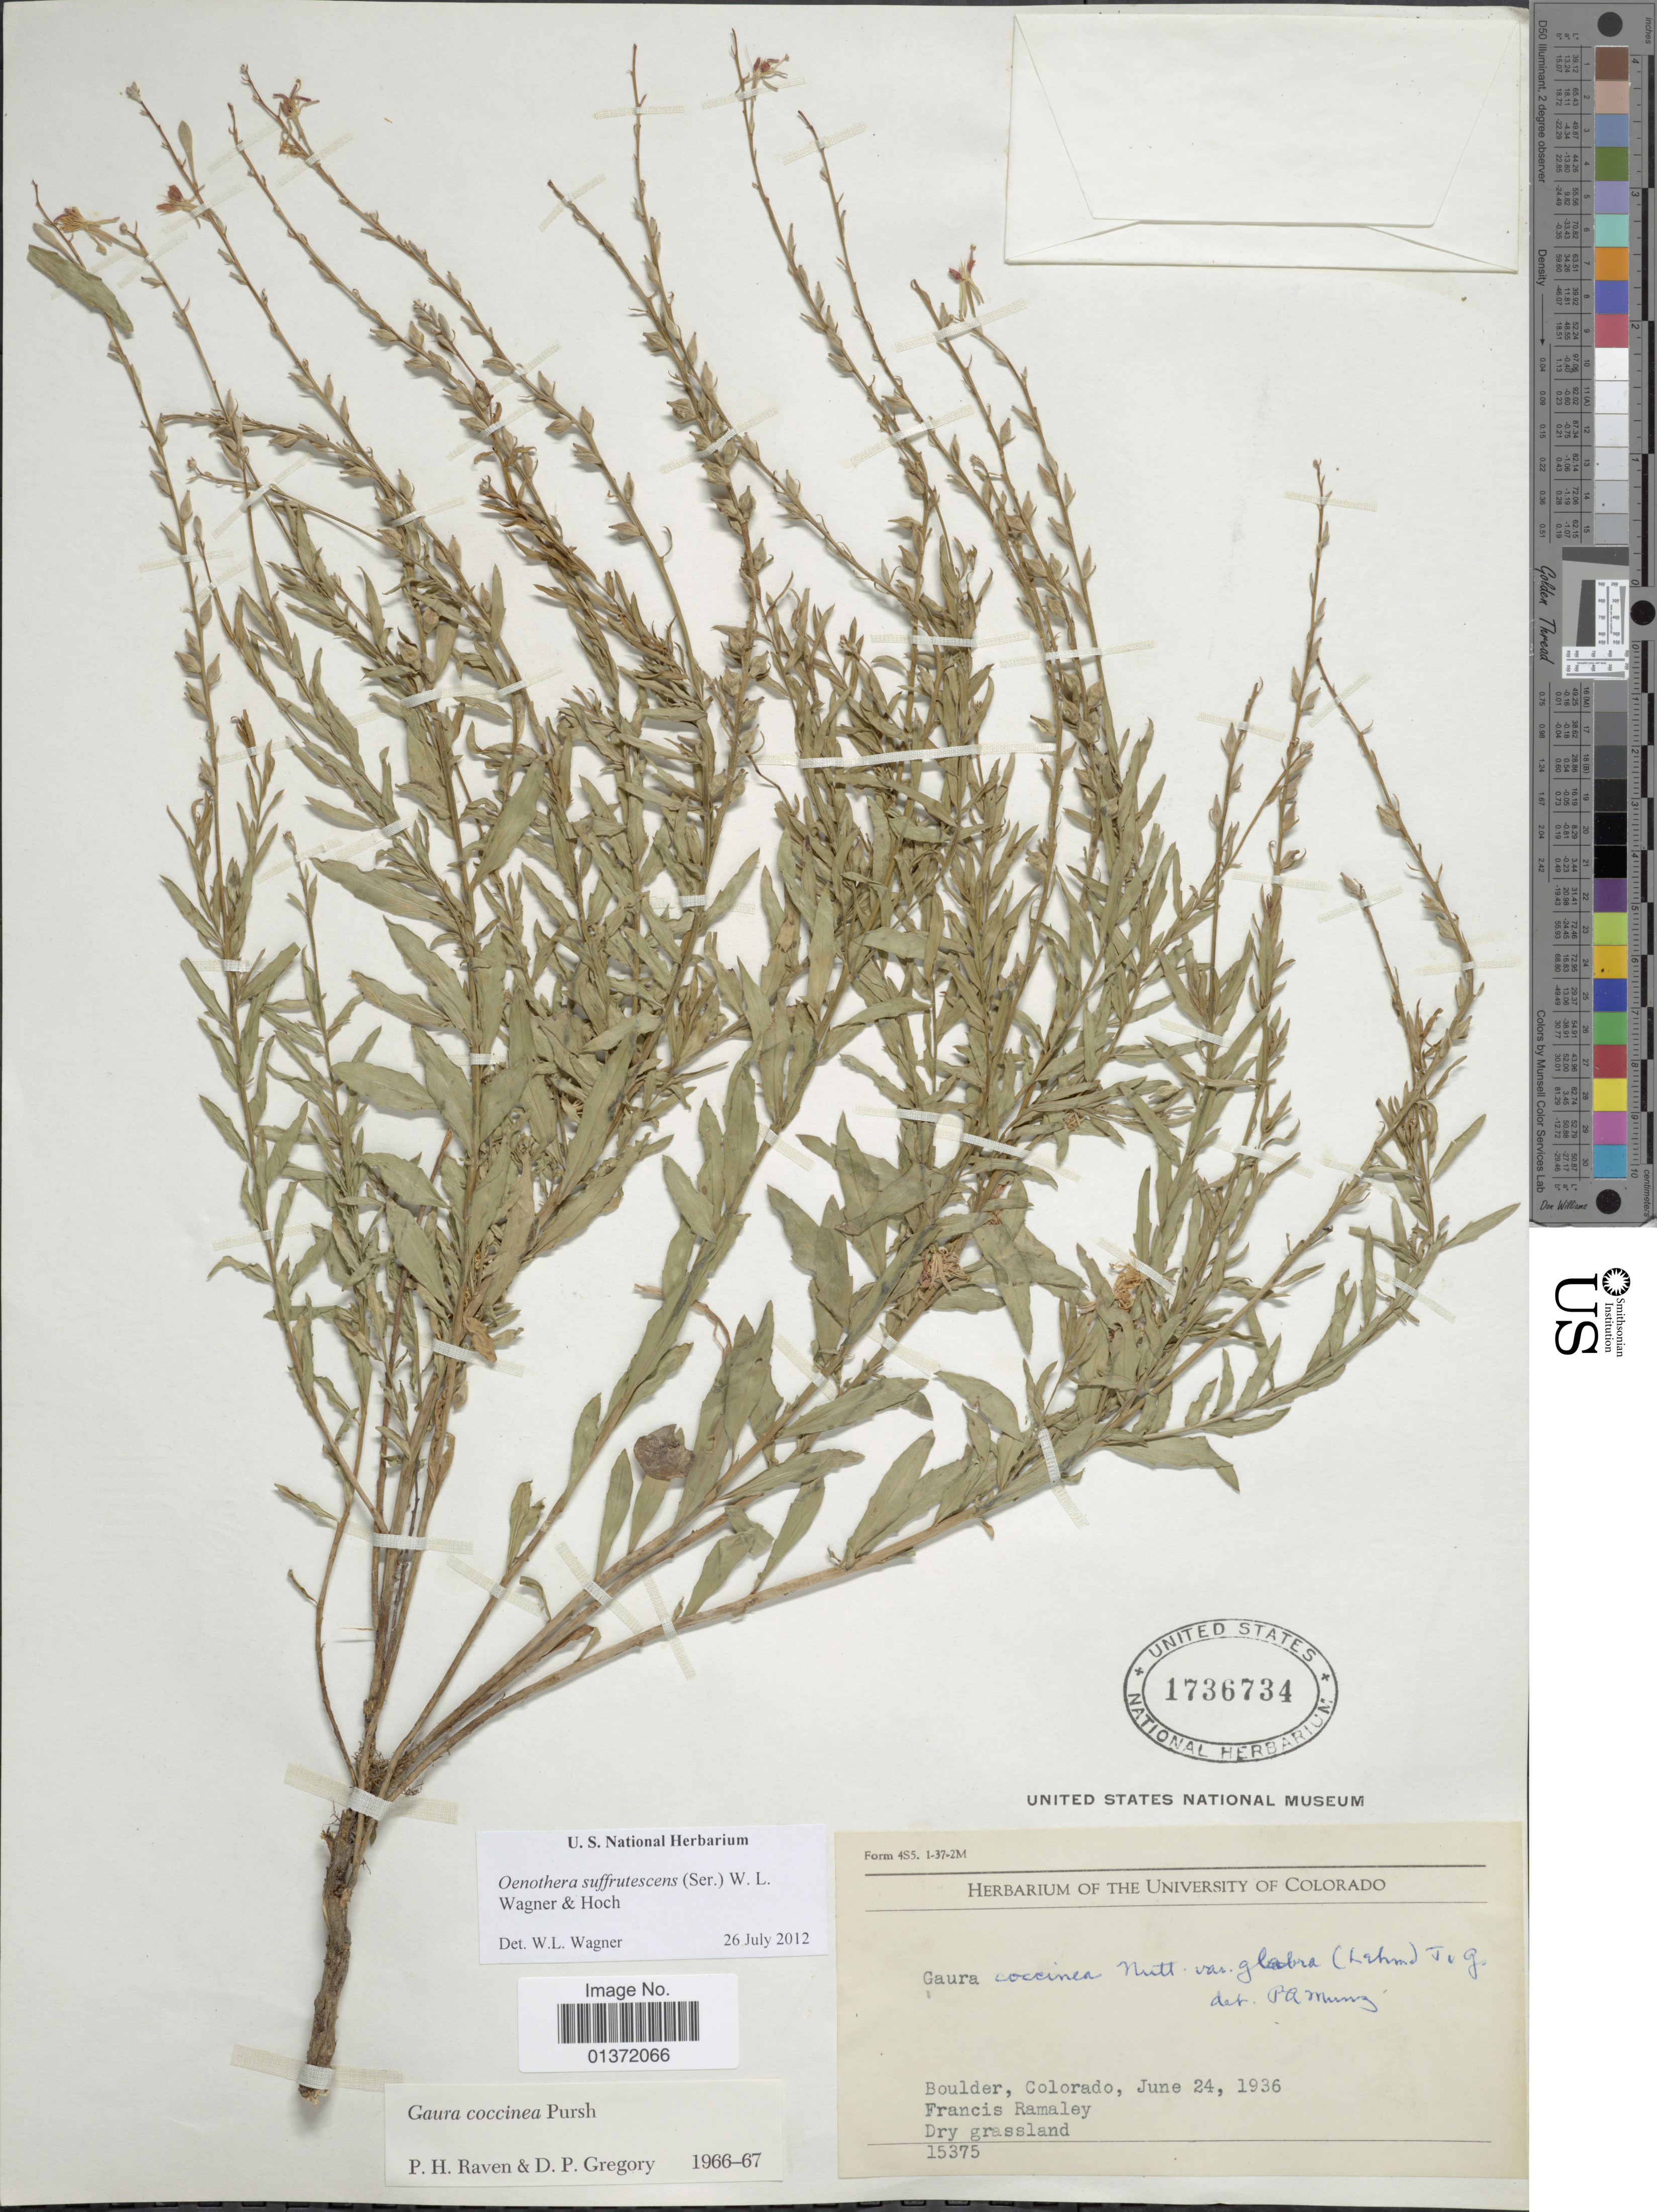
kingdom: Plantae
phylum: Tracheophyta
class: Magnoliopsida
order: Myrtales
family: Onagraceae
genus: Oenothera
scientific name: Oenothera suffrutescens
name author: (Ser.) W.L. Wagner & Hoch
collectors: F. Ramaley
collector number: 15375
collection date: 1936-06-24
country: United States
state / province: Colorado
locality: Boulder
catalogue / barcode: US 1736734